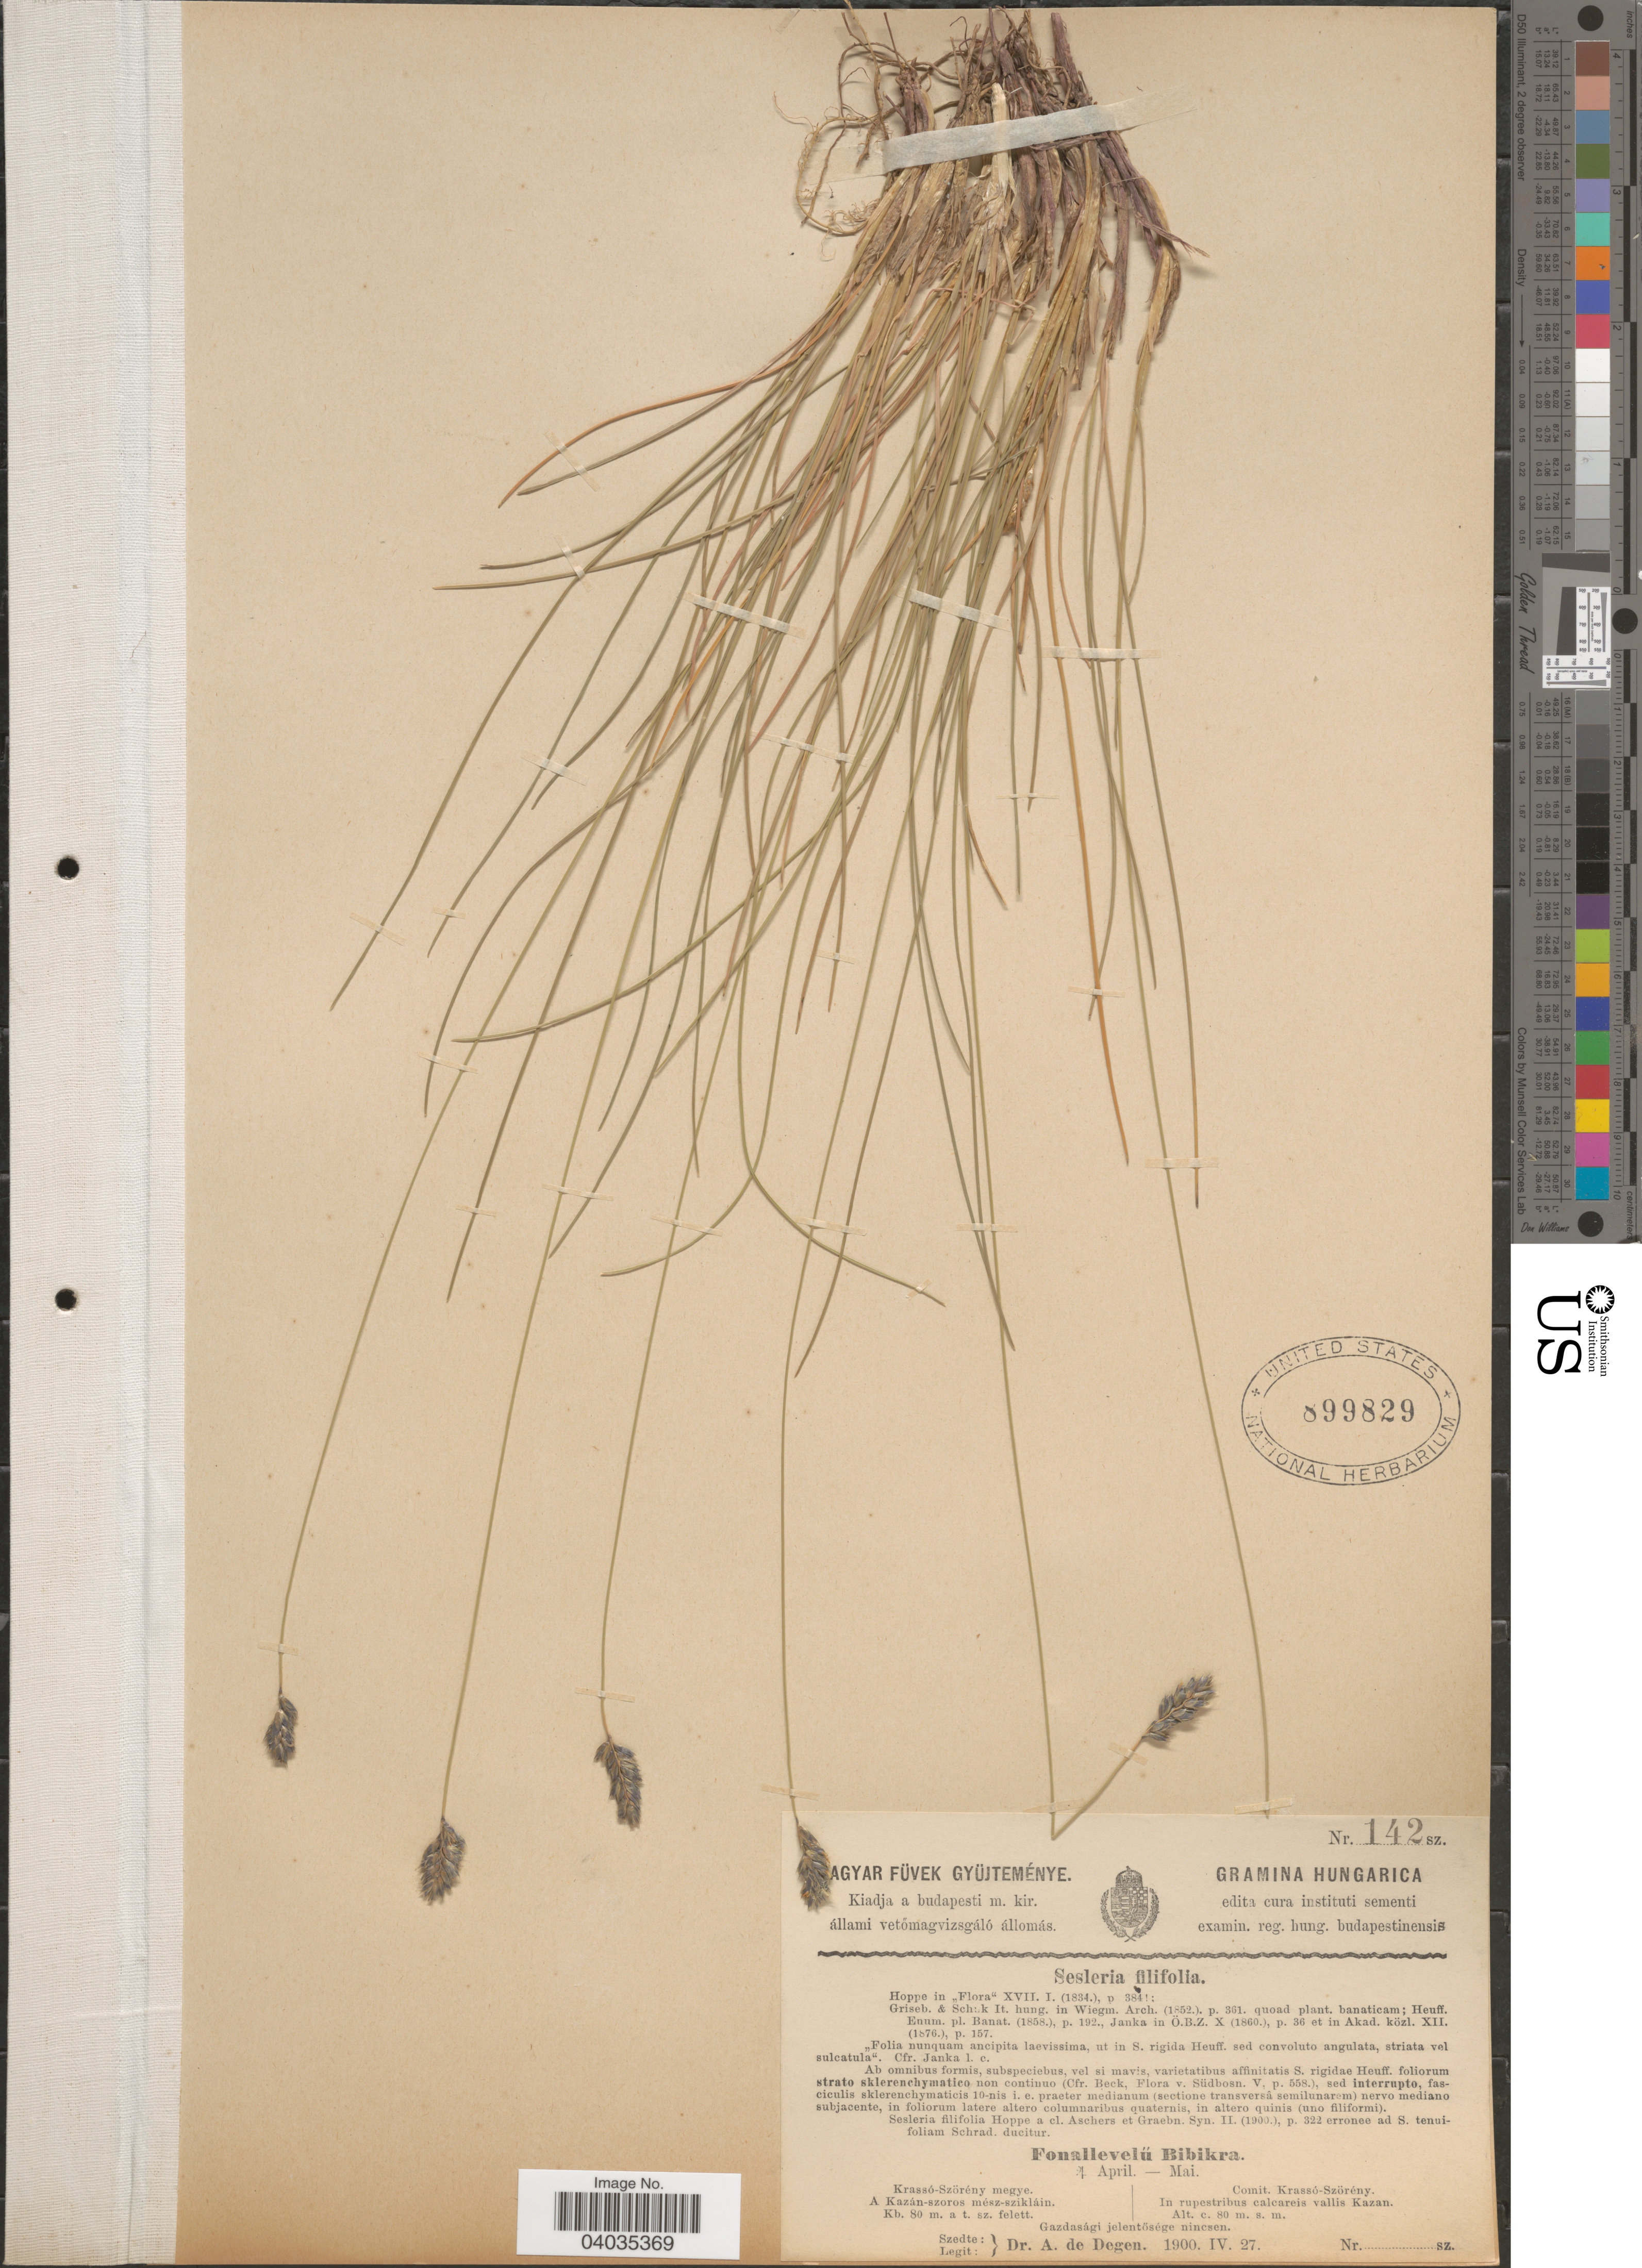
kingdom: Plantae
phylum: Tracheophyta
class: Liliopsida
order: Poales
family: Poaceae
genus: Sesleria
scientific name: Sesleria rigida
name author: Heuff. ex Rchb.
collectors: A. Degen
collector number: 142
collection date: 1900-04-27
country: Hungary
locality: Hungarica. Comit, Krassó-Szörény. in rupestribus calcareis vallis Kazan.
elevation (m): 80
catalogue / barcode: US 899829